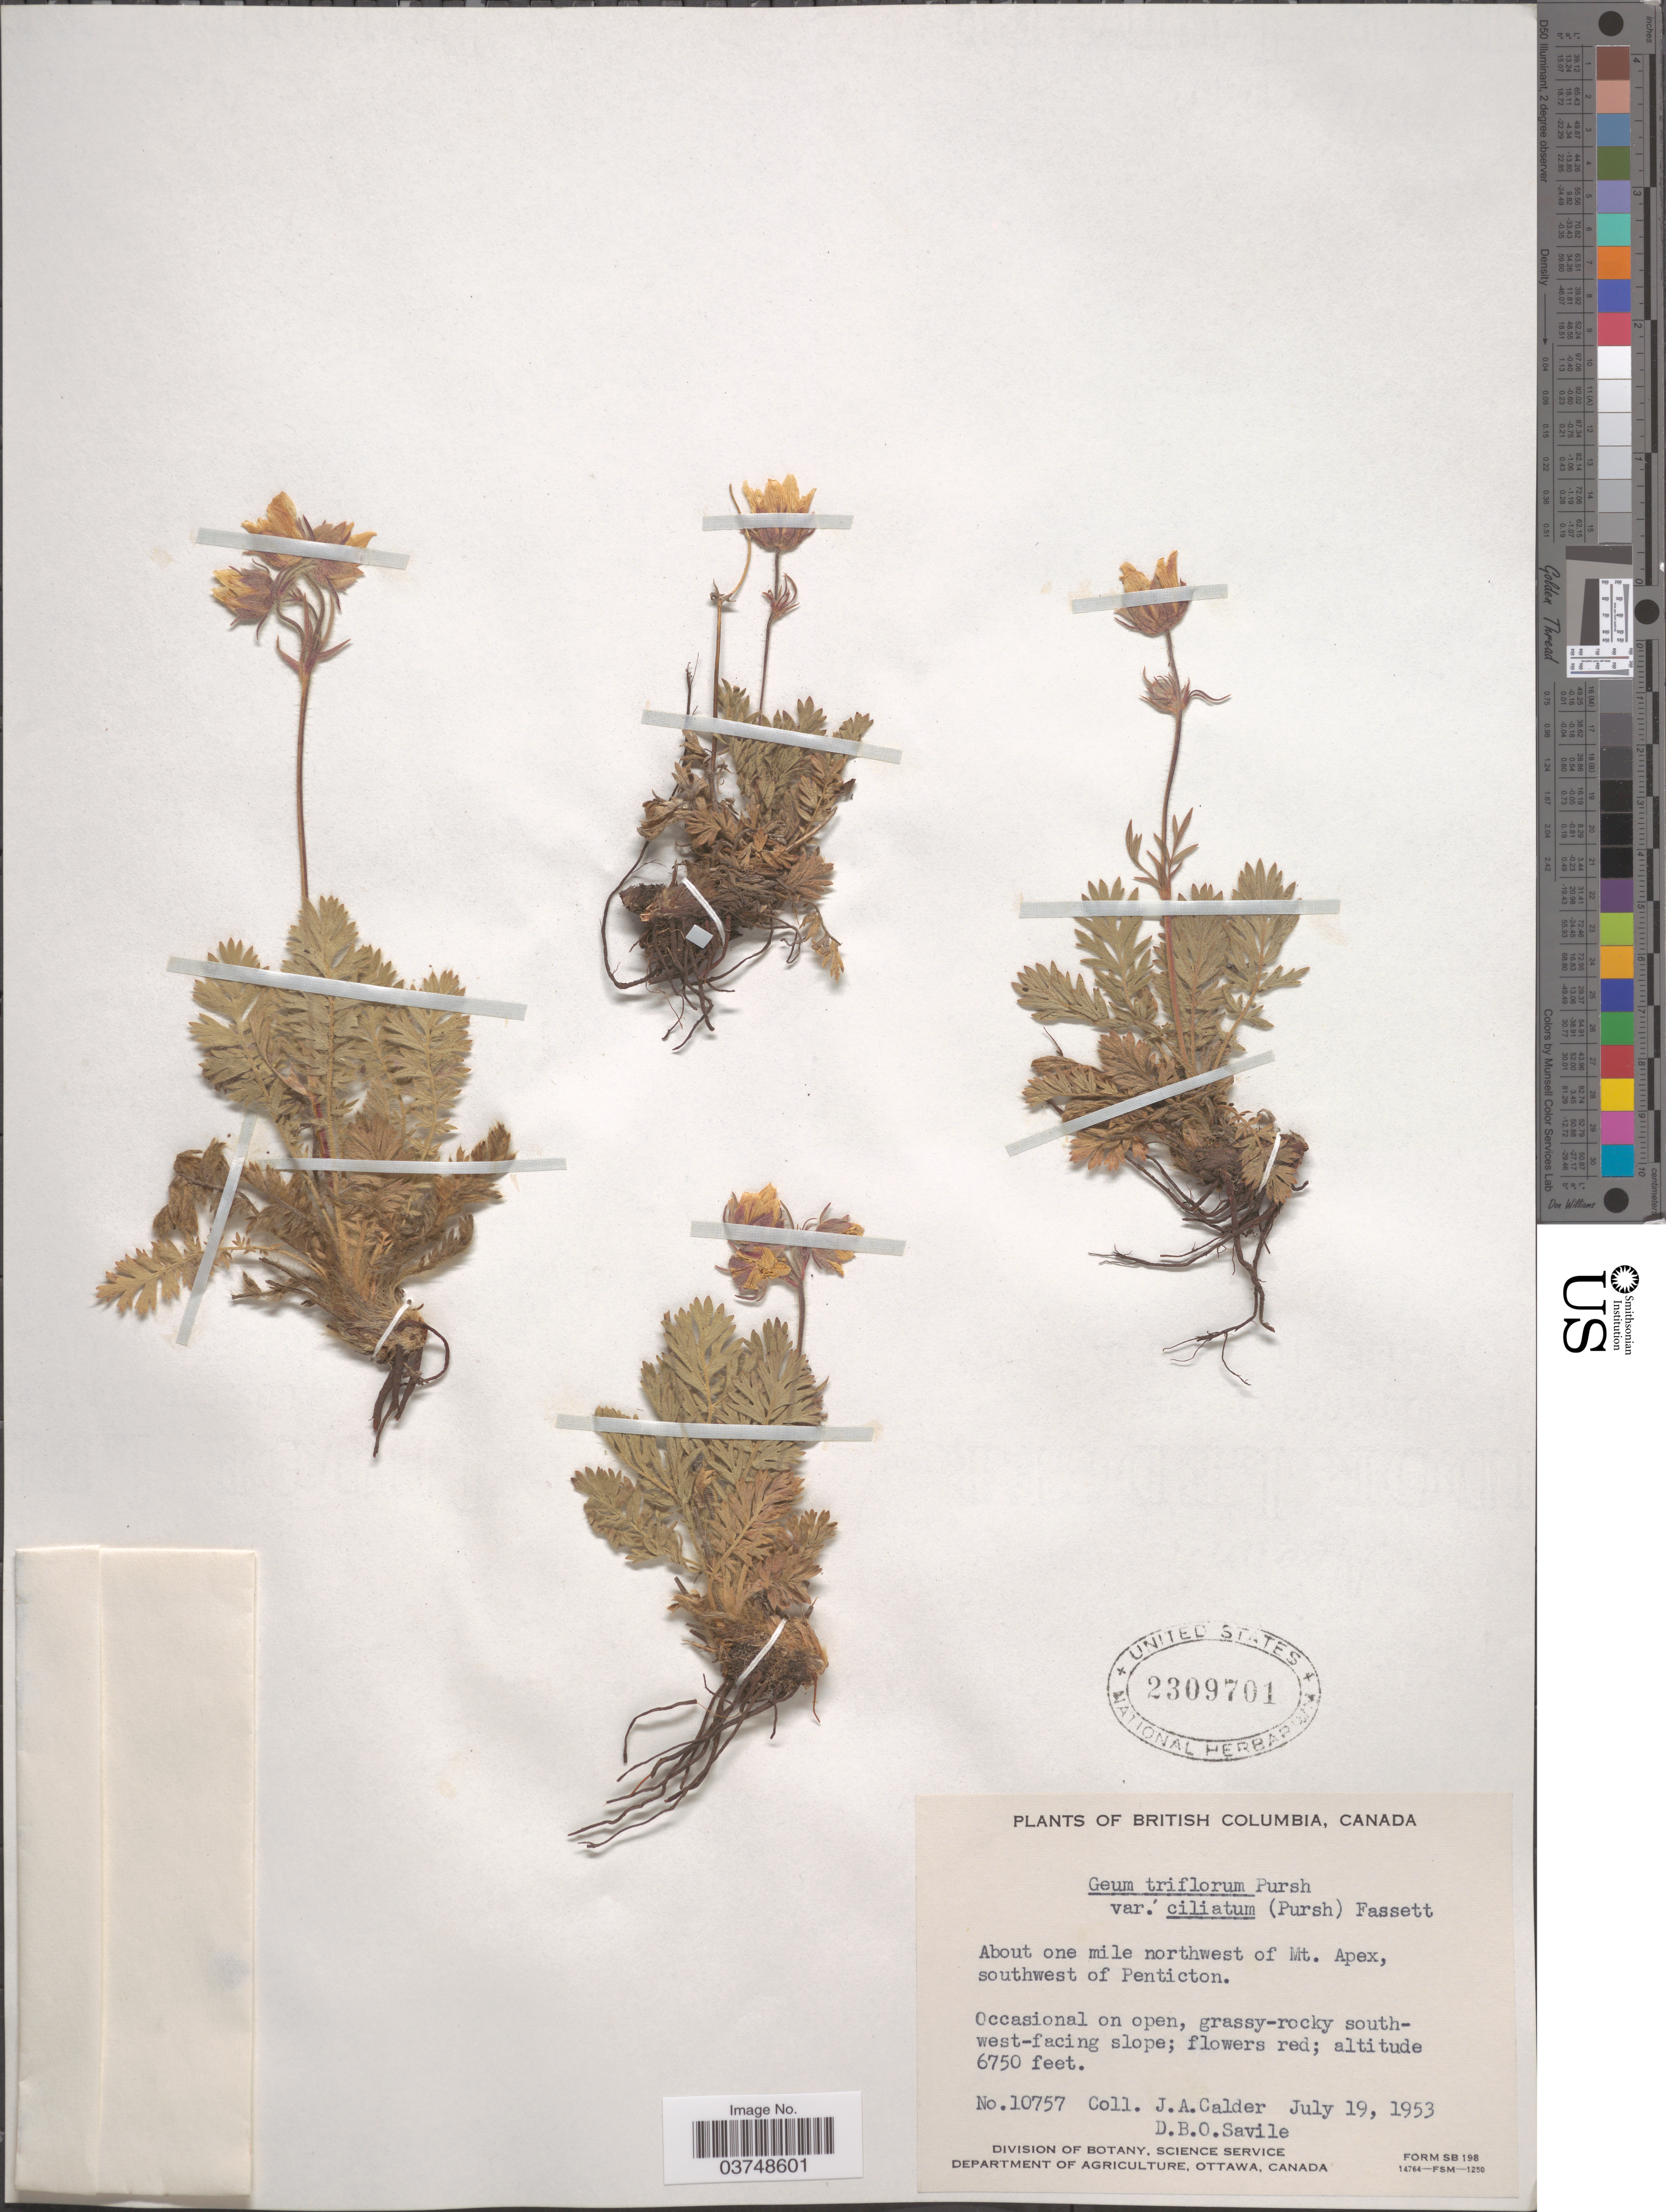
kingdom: Plantae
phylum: Tracheophyta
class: Magnoliopsida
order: Rosales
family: Rosaceae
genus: Geum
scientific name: Geum triflorum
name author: Pursh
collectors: J. A. Calder & D. Savile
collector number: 10757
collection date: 1953-07-19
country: Canada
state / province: British Columbia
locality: About one mile northwest of Mt. Apex, southwest of Penticton.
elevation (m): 2057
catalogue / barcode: US 2309701